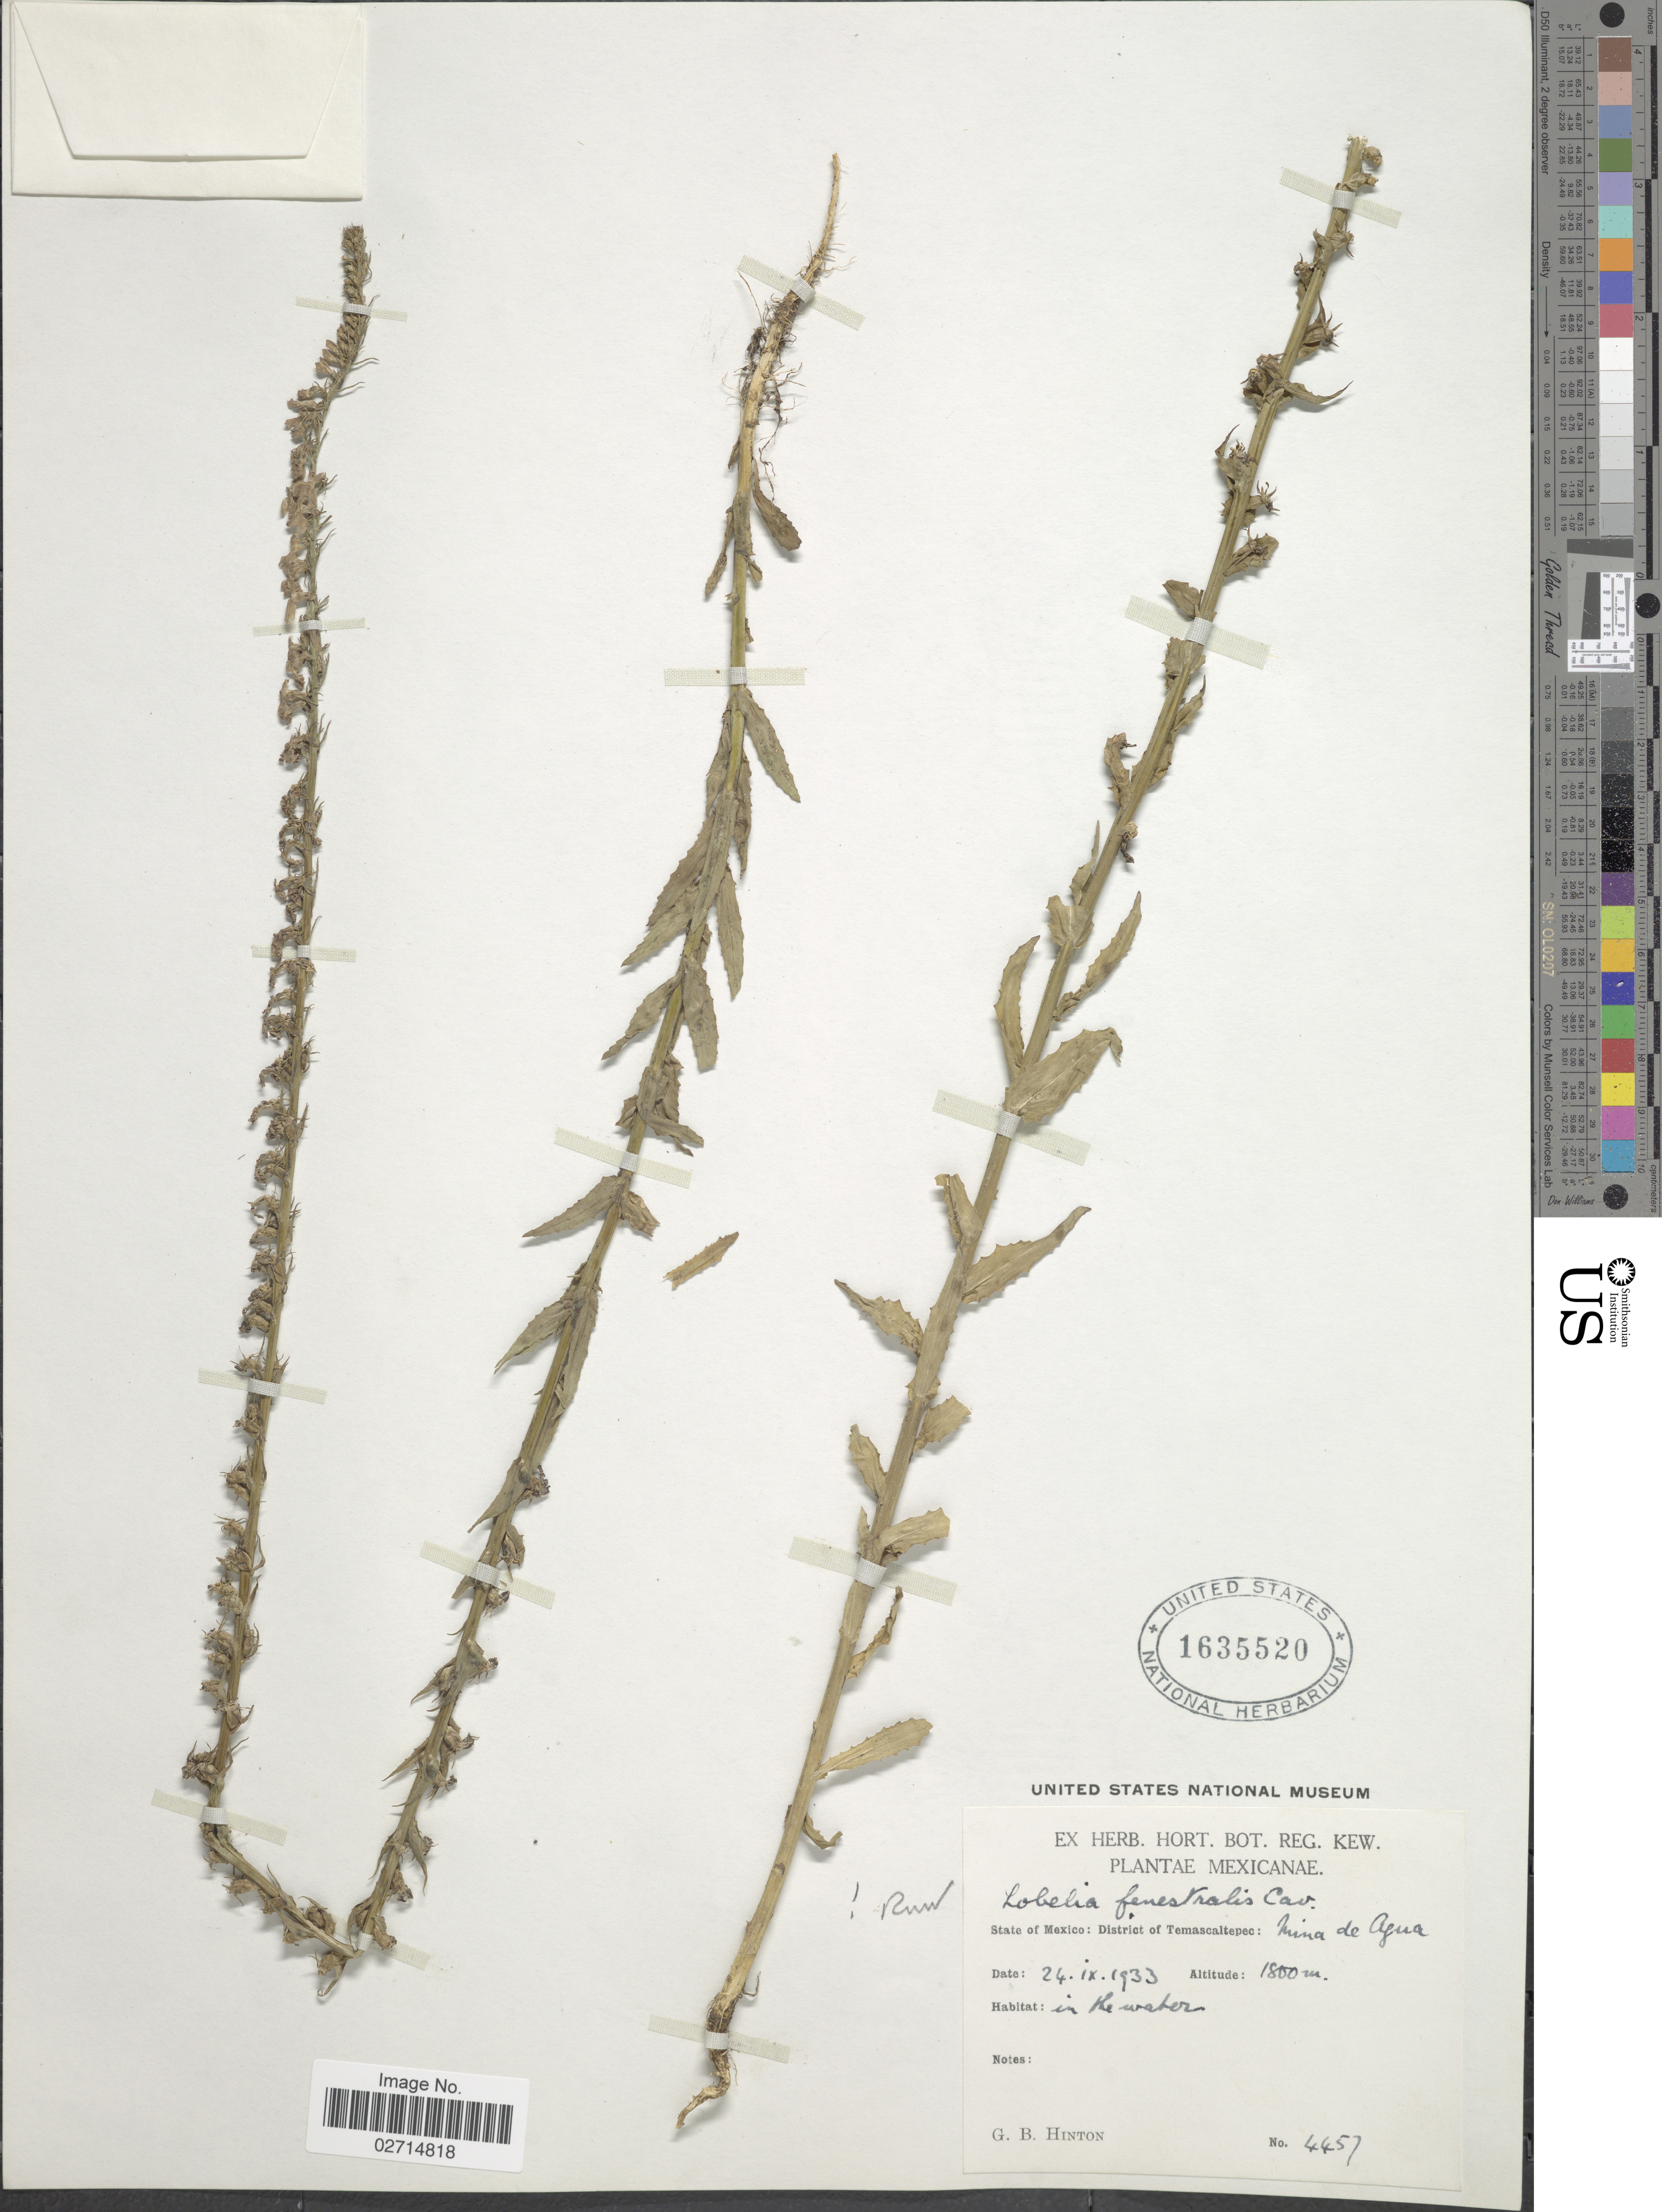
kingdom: Plantae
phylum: Tracheophyta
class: Magnoliopsida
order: Asterales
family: Campanulaceae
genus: Lobelia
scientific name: Lobelia fenestralis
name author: Cav.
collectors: G. B. Hinton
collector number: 4457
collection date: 1933-09-24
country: Mexico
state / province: México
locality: District of Temascaltepec: Mina de Agua.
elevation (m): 1800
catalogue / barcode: US 1635520